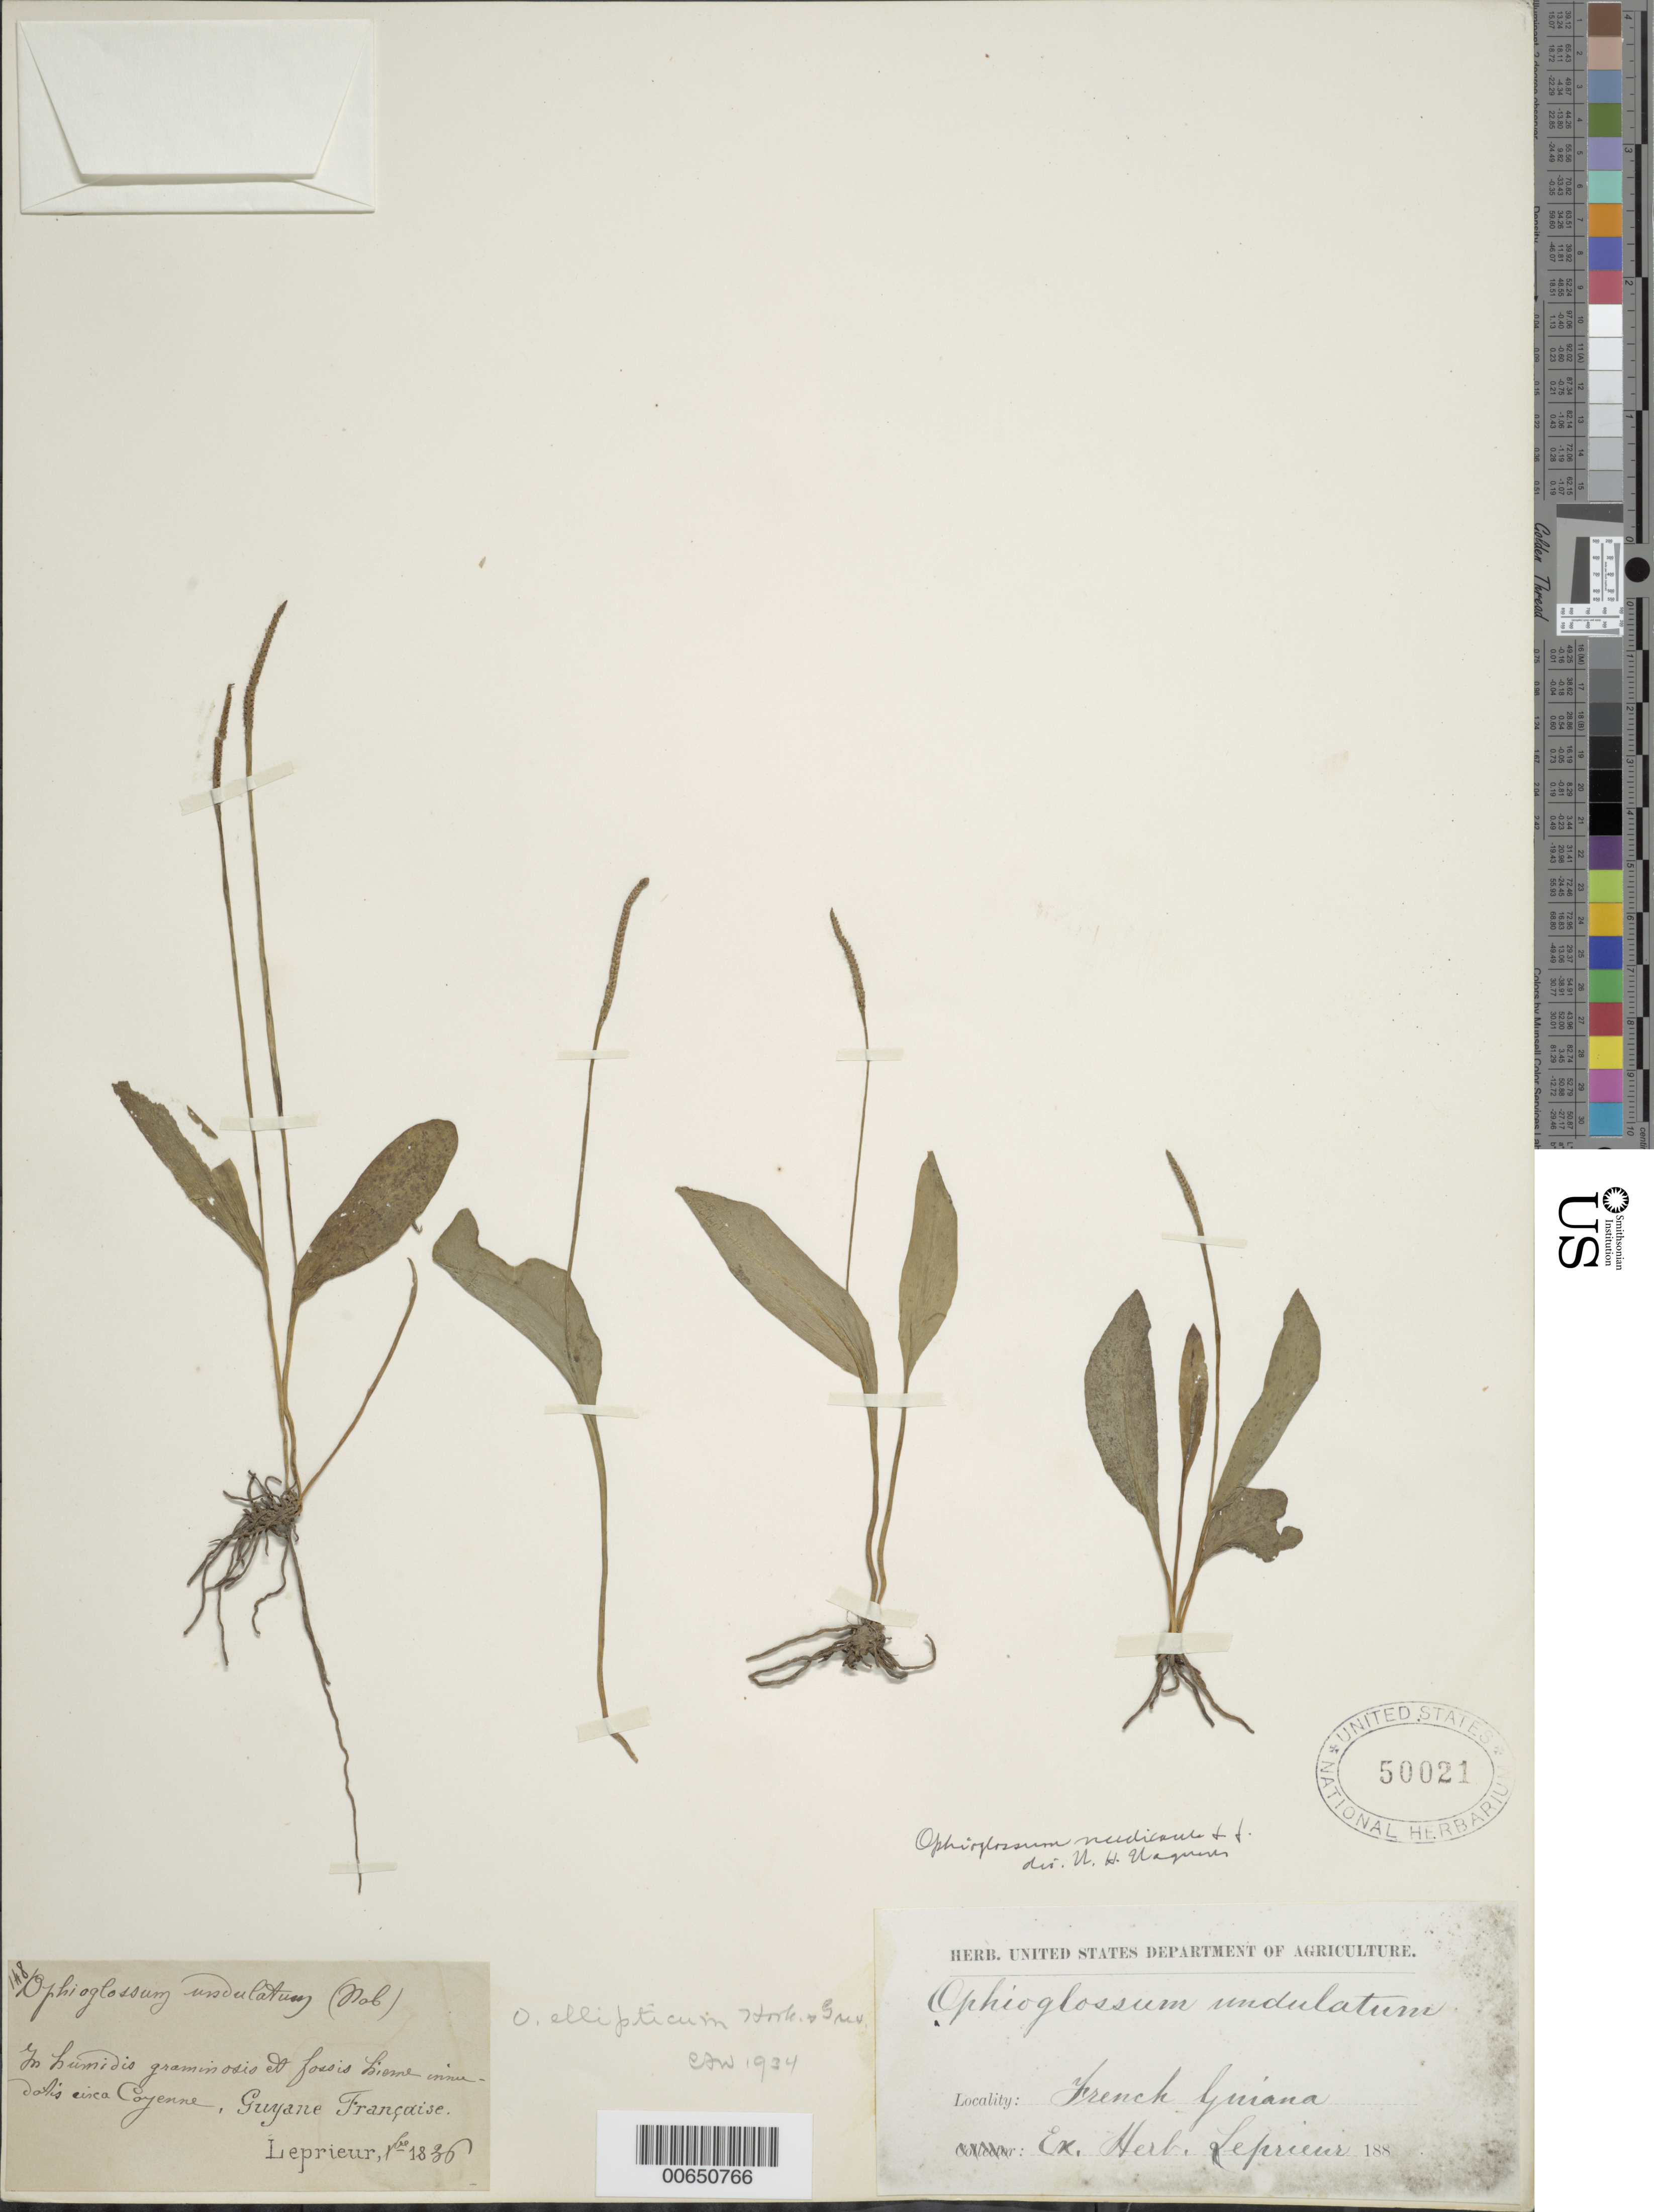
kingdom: Plantae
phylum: Tracheophyta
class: Polypodiopsida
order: Ophioglossales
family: Ophioglossaceae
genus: Ophioglossum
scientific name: Ophioglossum nudicaule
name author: L. f.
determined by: Wagner, W. H.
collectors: F. M. R. Leprieur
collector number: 148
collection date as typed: January 1836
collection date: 1836-01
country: French Guiana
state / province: Cayenne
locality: Cayenne, circa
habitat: In humidis graminosis et fossis [hiemennum?] datis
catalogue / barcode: US 50021